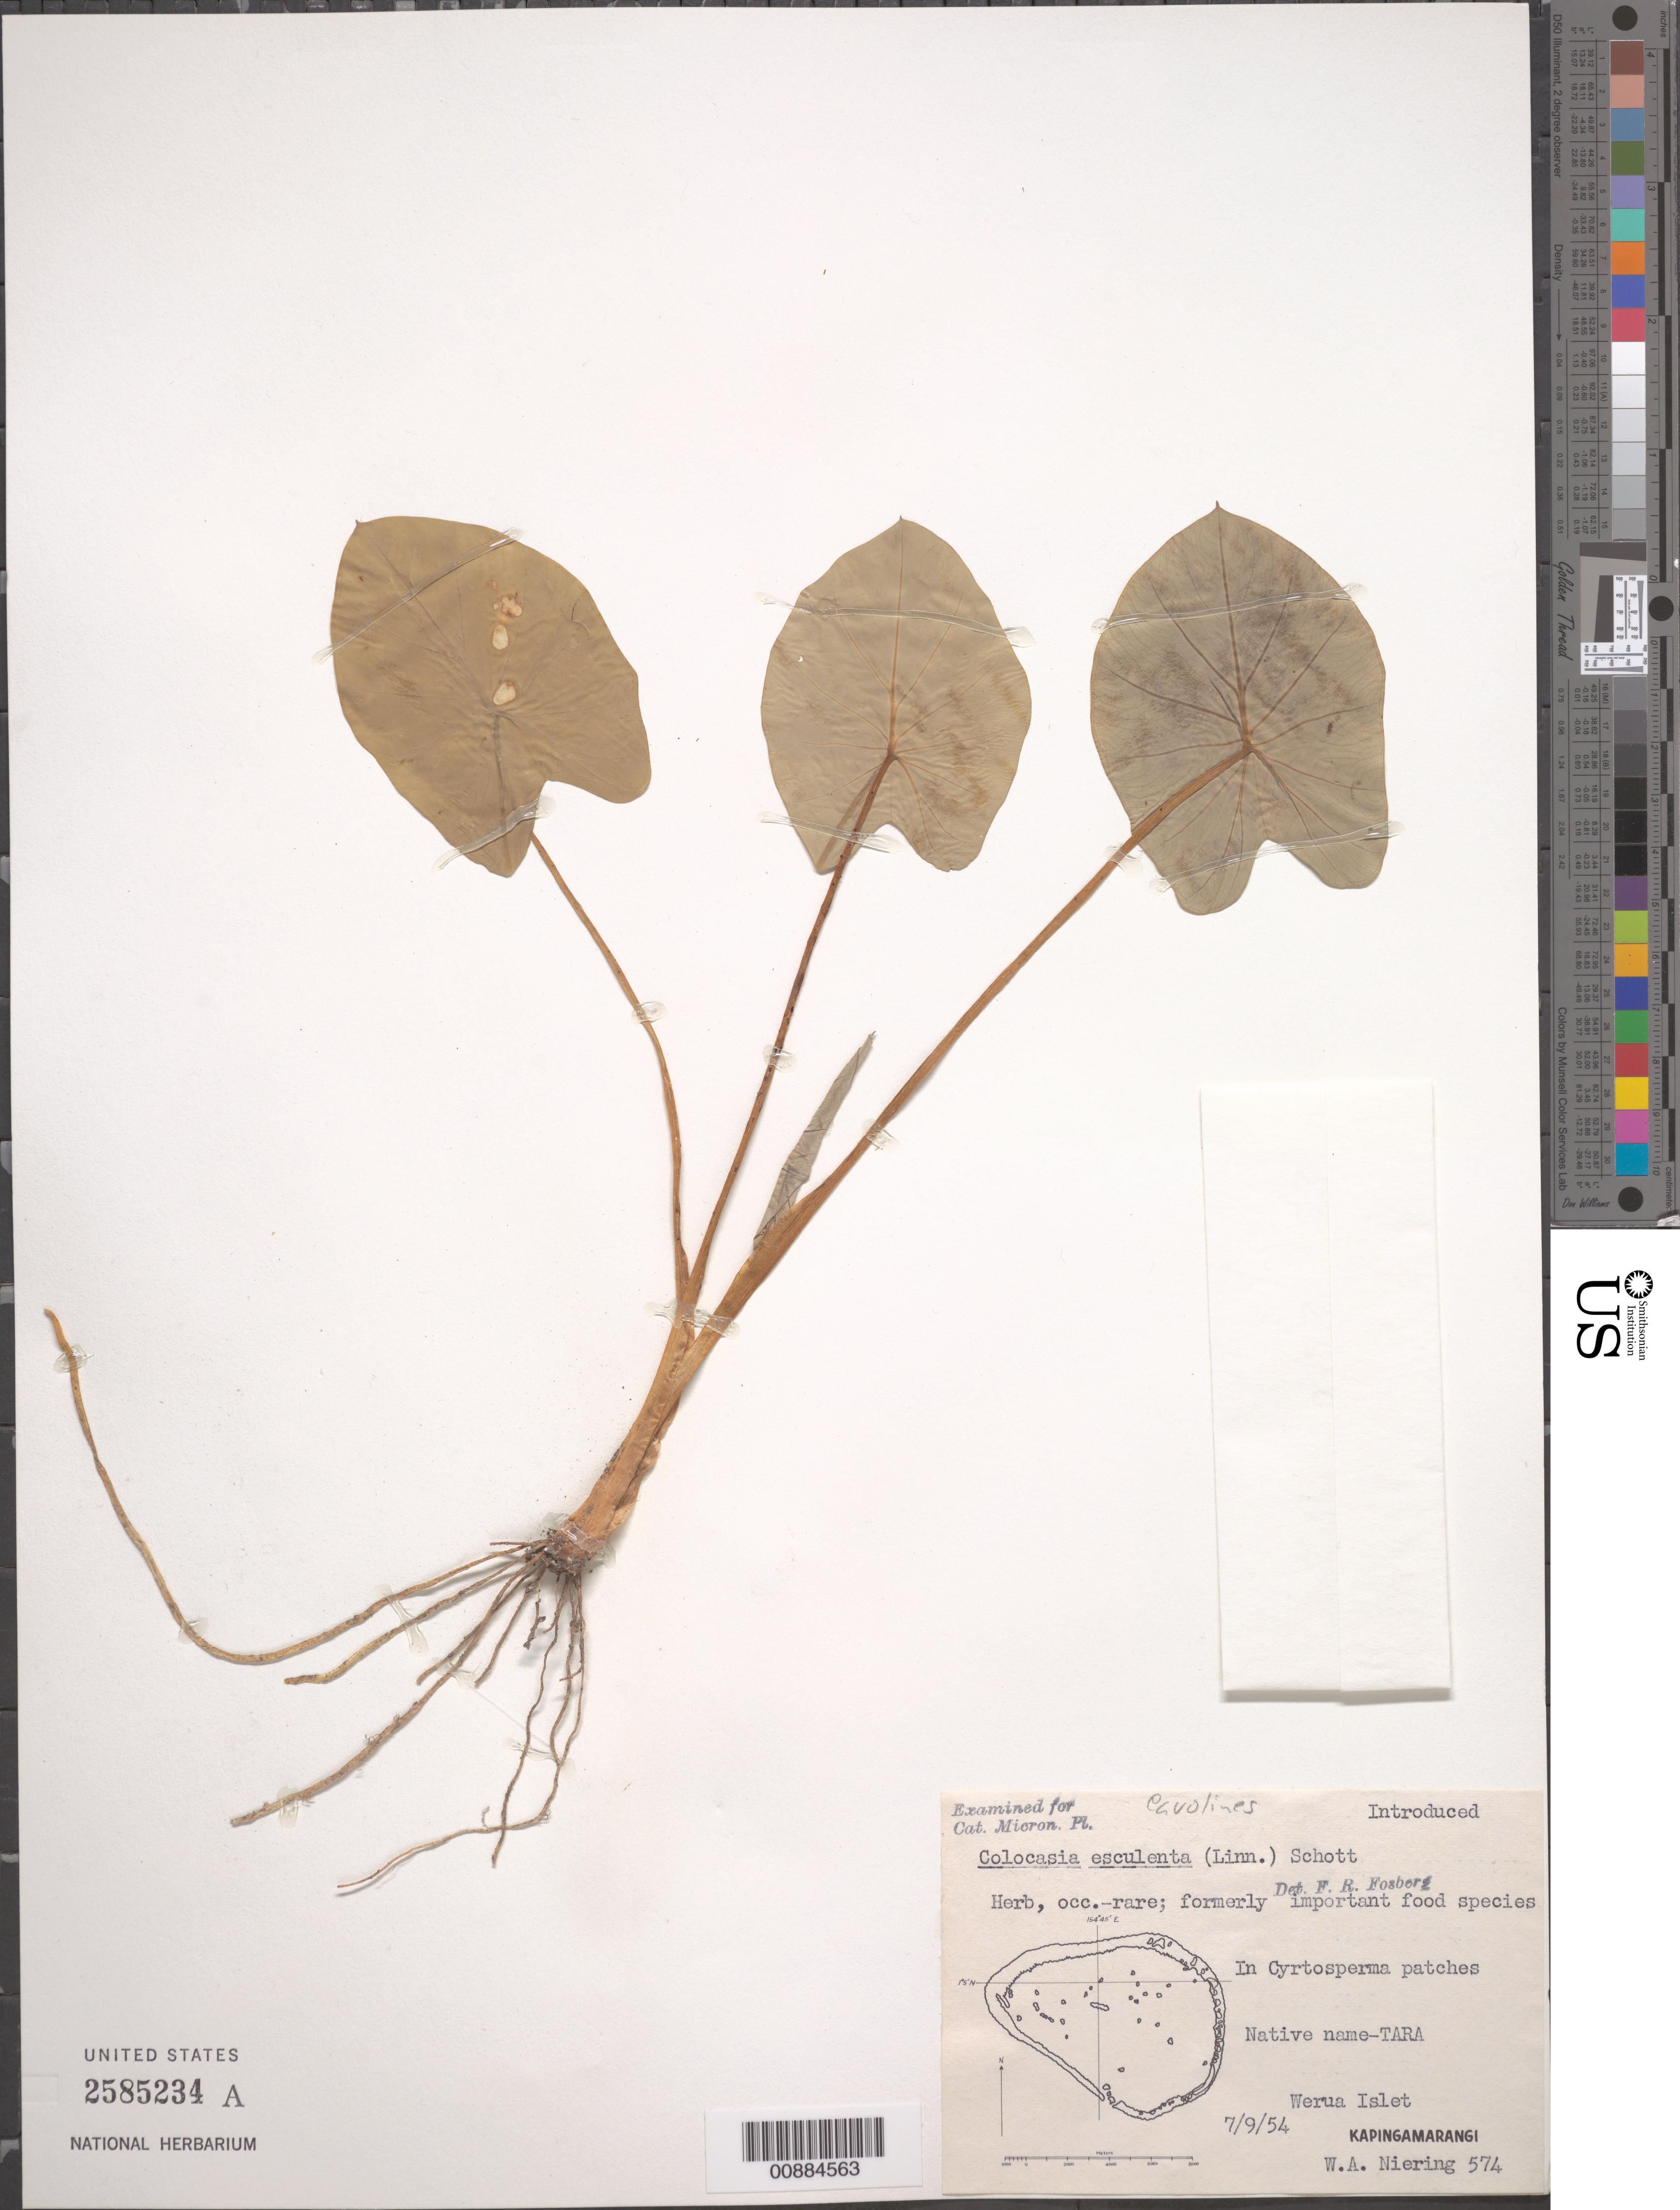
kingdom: Plantae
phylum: Tracheophyta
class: Liliopsida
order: Alismatales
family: Araceae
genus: Colocasia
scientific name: Colocasia esculenta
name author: (L.) Schott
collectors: W. Niering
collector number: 574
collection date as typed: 09 Jul 1954 or 07 Sep 1954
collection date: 1954-07-09 or 1954-09-07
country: Micronesia, Federated States of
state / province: Yap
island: Werua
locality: Islet off E coast of Maap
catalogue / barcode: US 2585234A